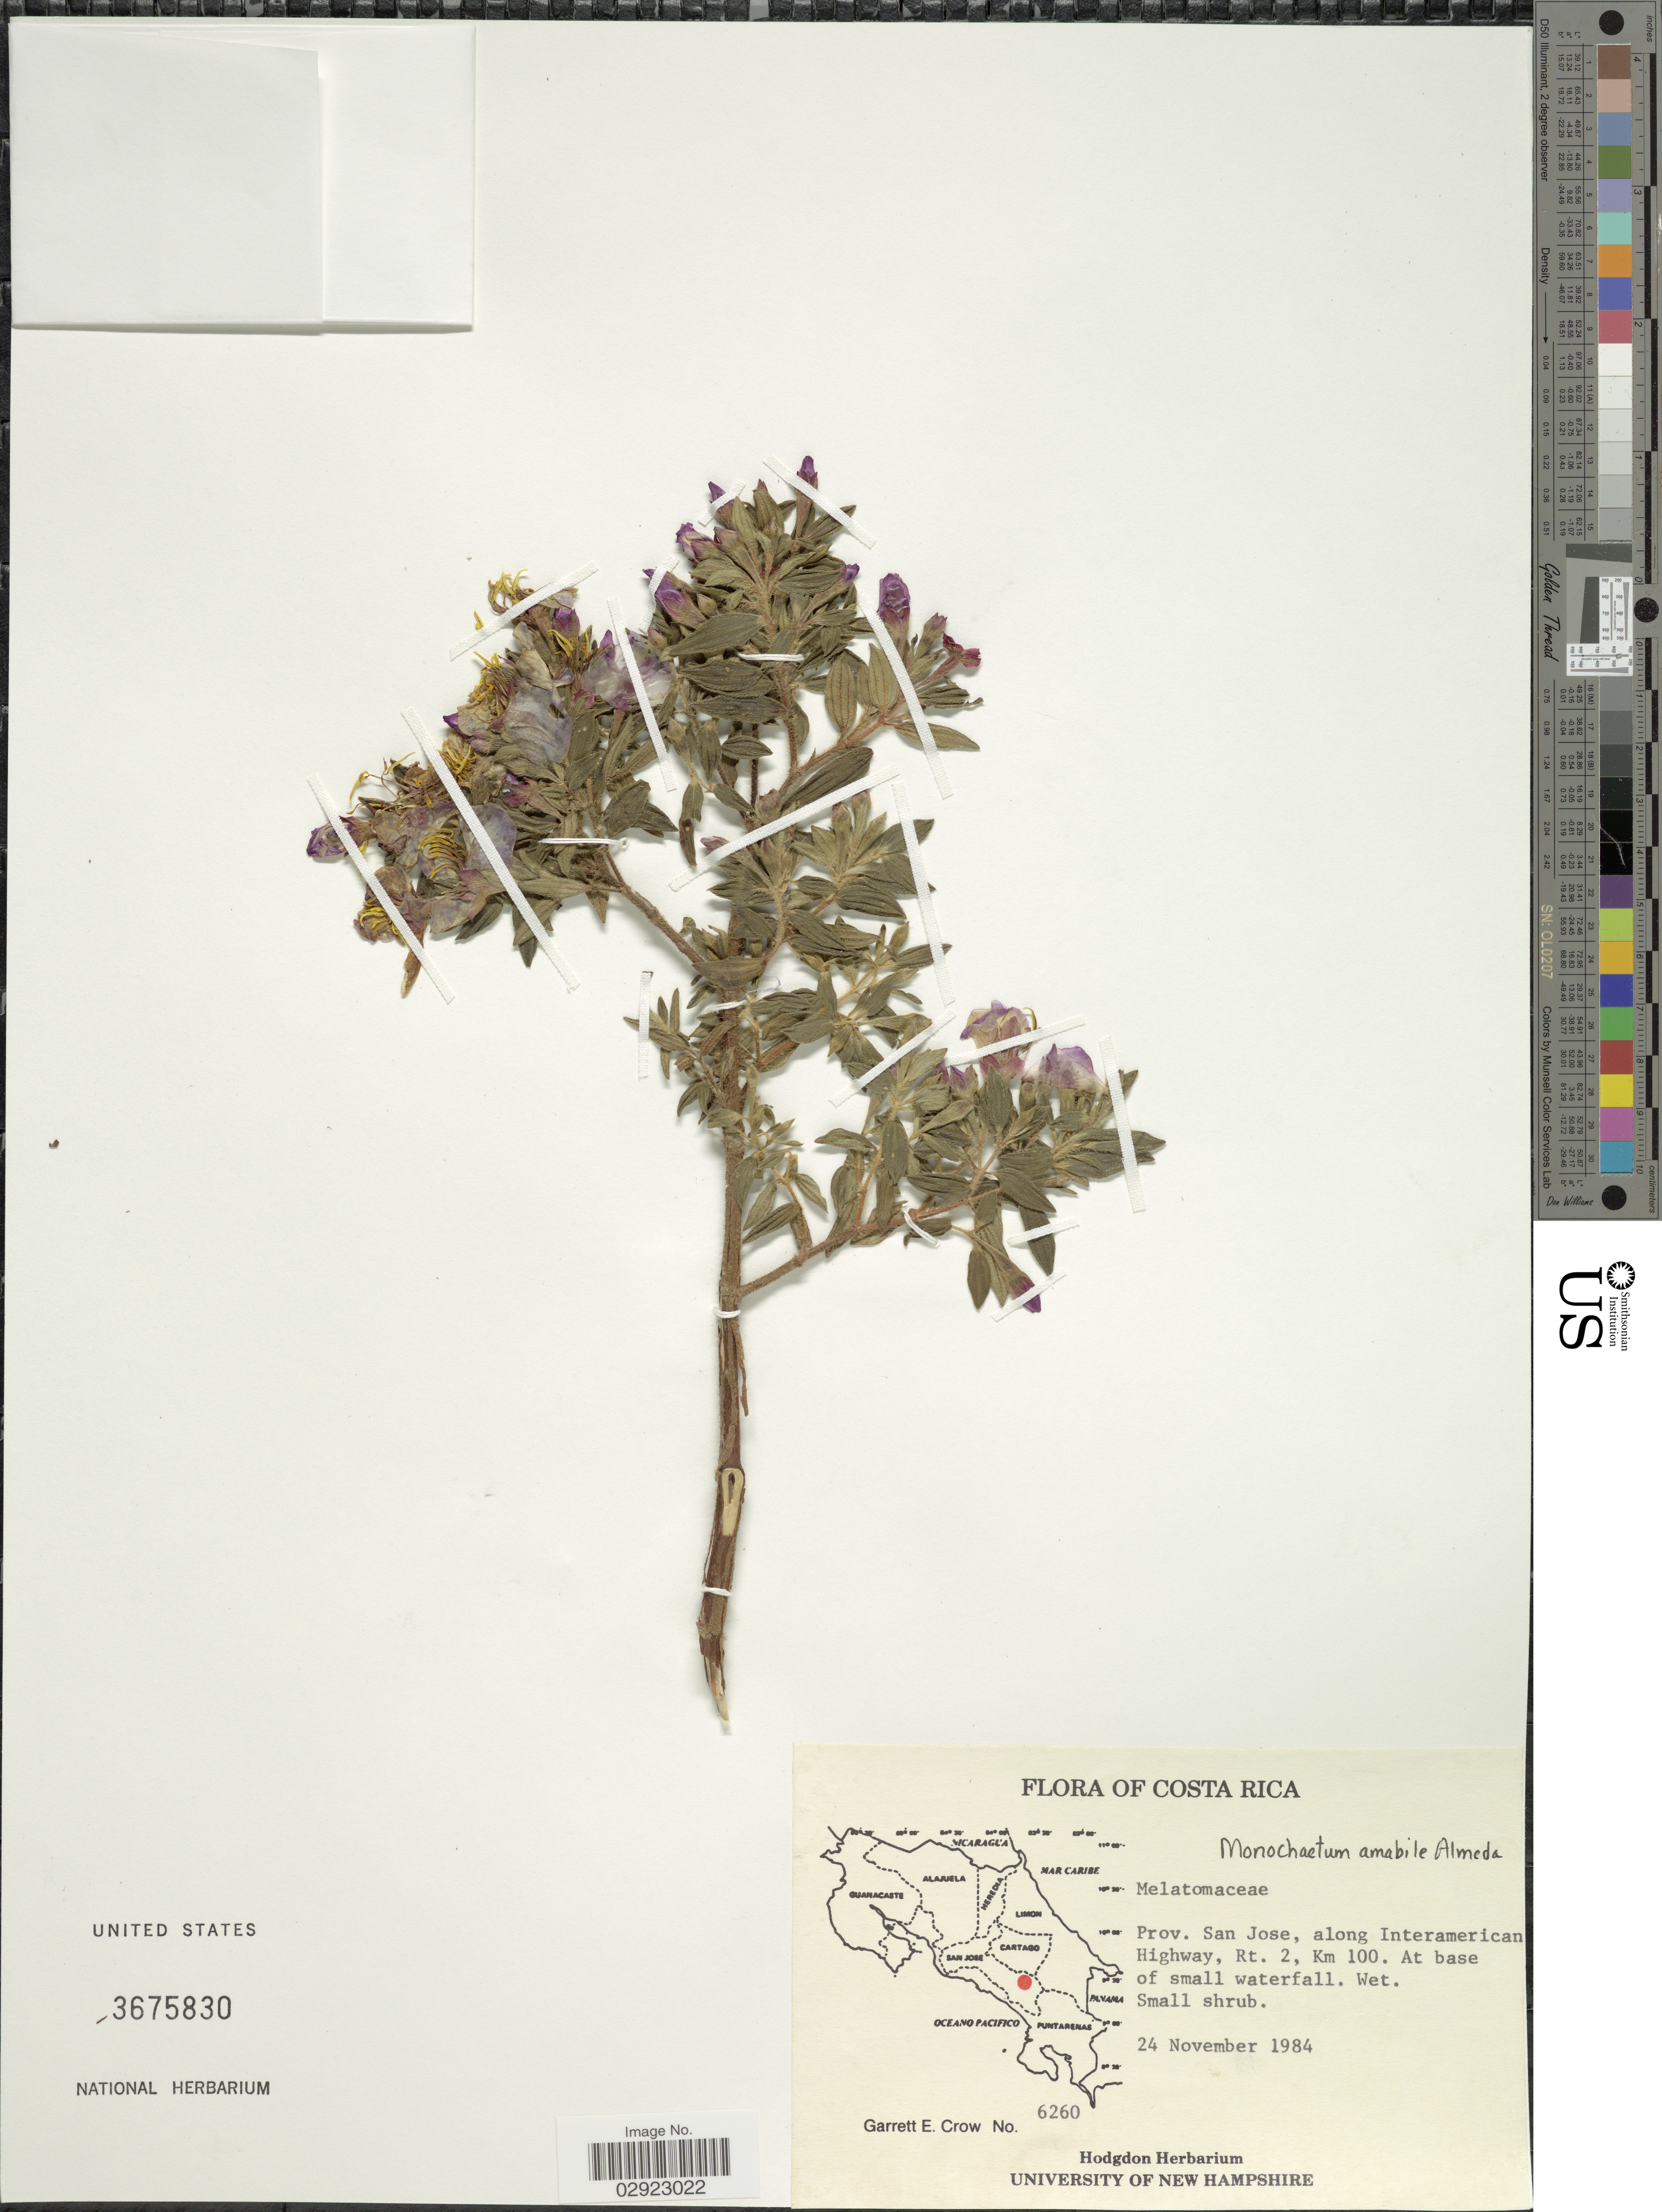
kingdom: Plantae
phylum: Tracheophyta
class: Magnoliopsida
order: Myrtales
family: Melastomataceae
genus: Monochaetum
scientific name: Monochaetum sp.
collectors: G. E. Crow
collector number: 6260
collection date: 1984-11-24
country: Costa Rica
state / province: San José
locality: Prov. San Jose, along Interamerican Highway, Rt. 2, Km 100.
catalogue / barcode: US 3675830